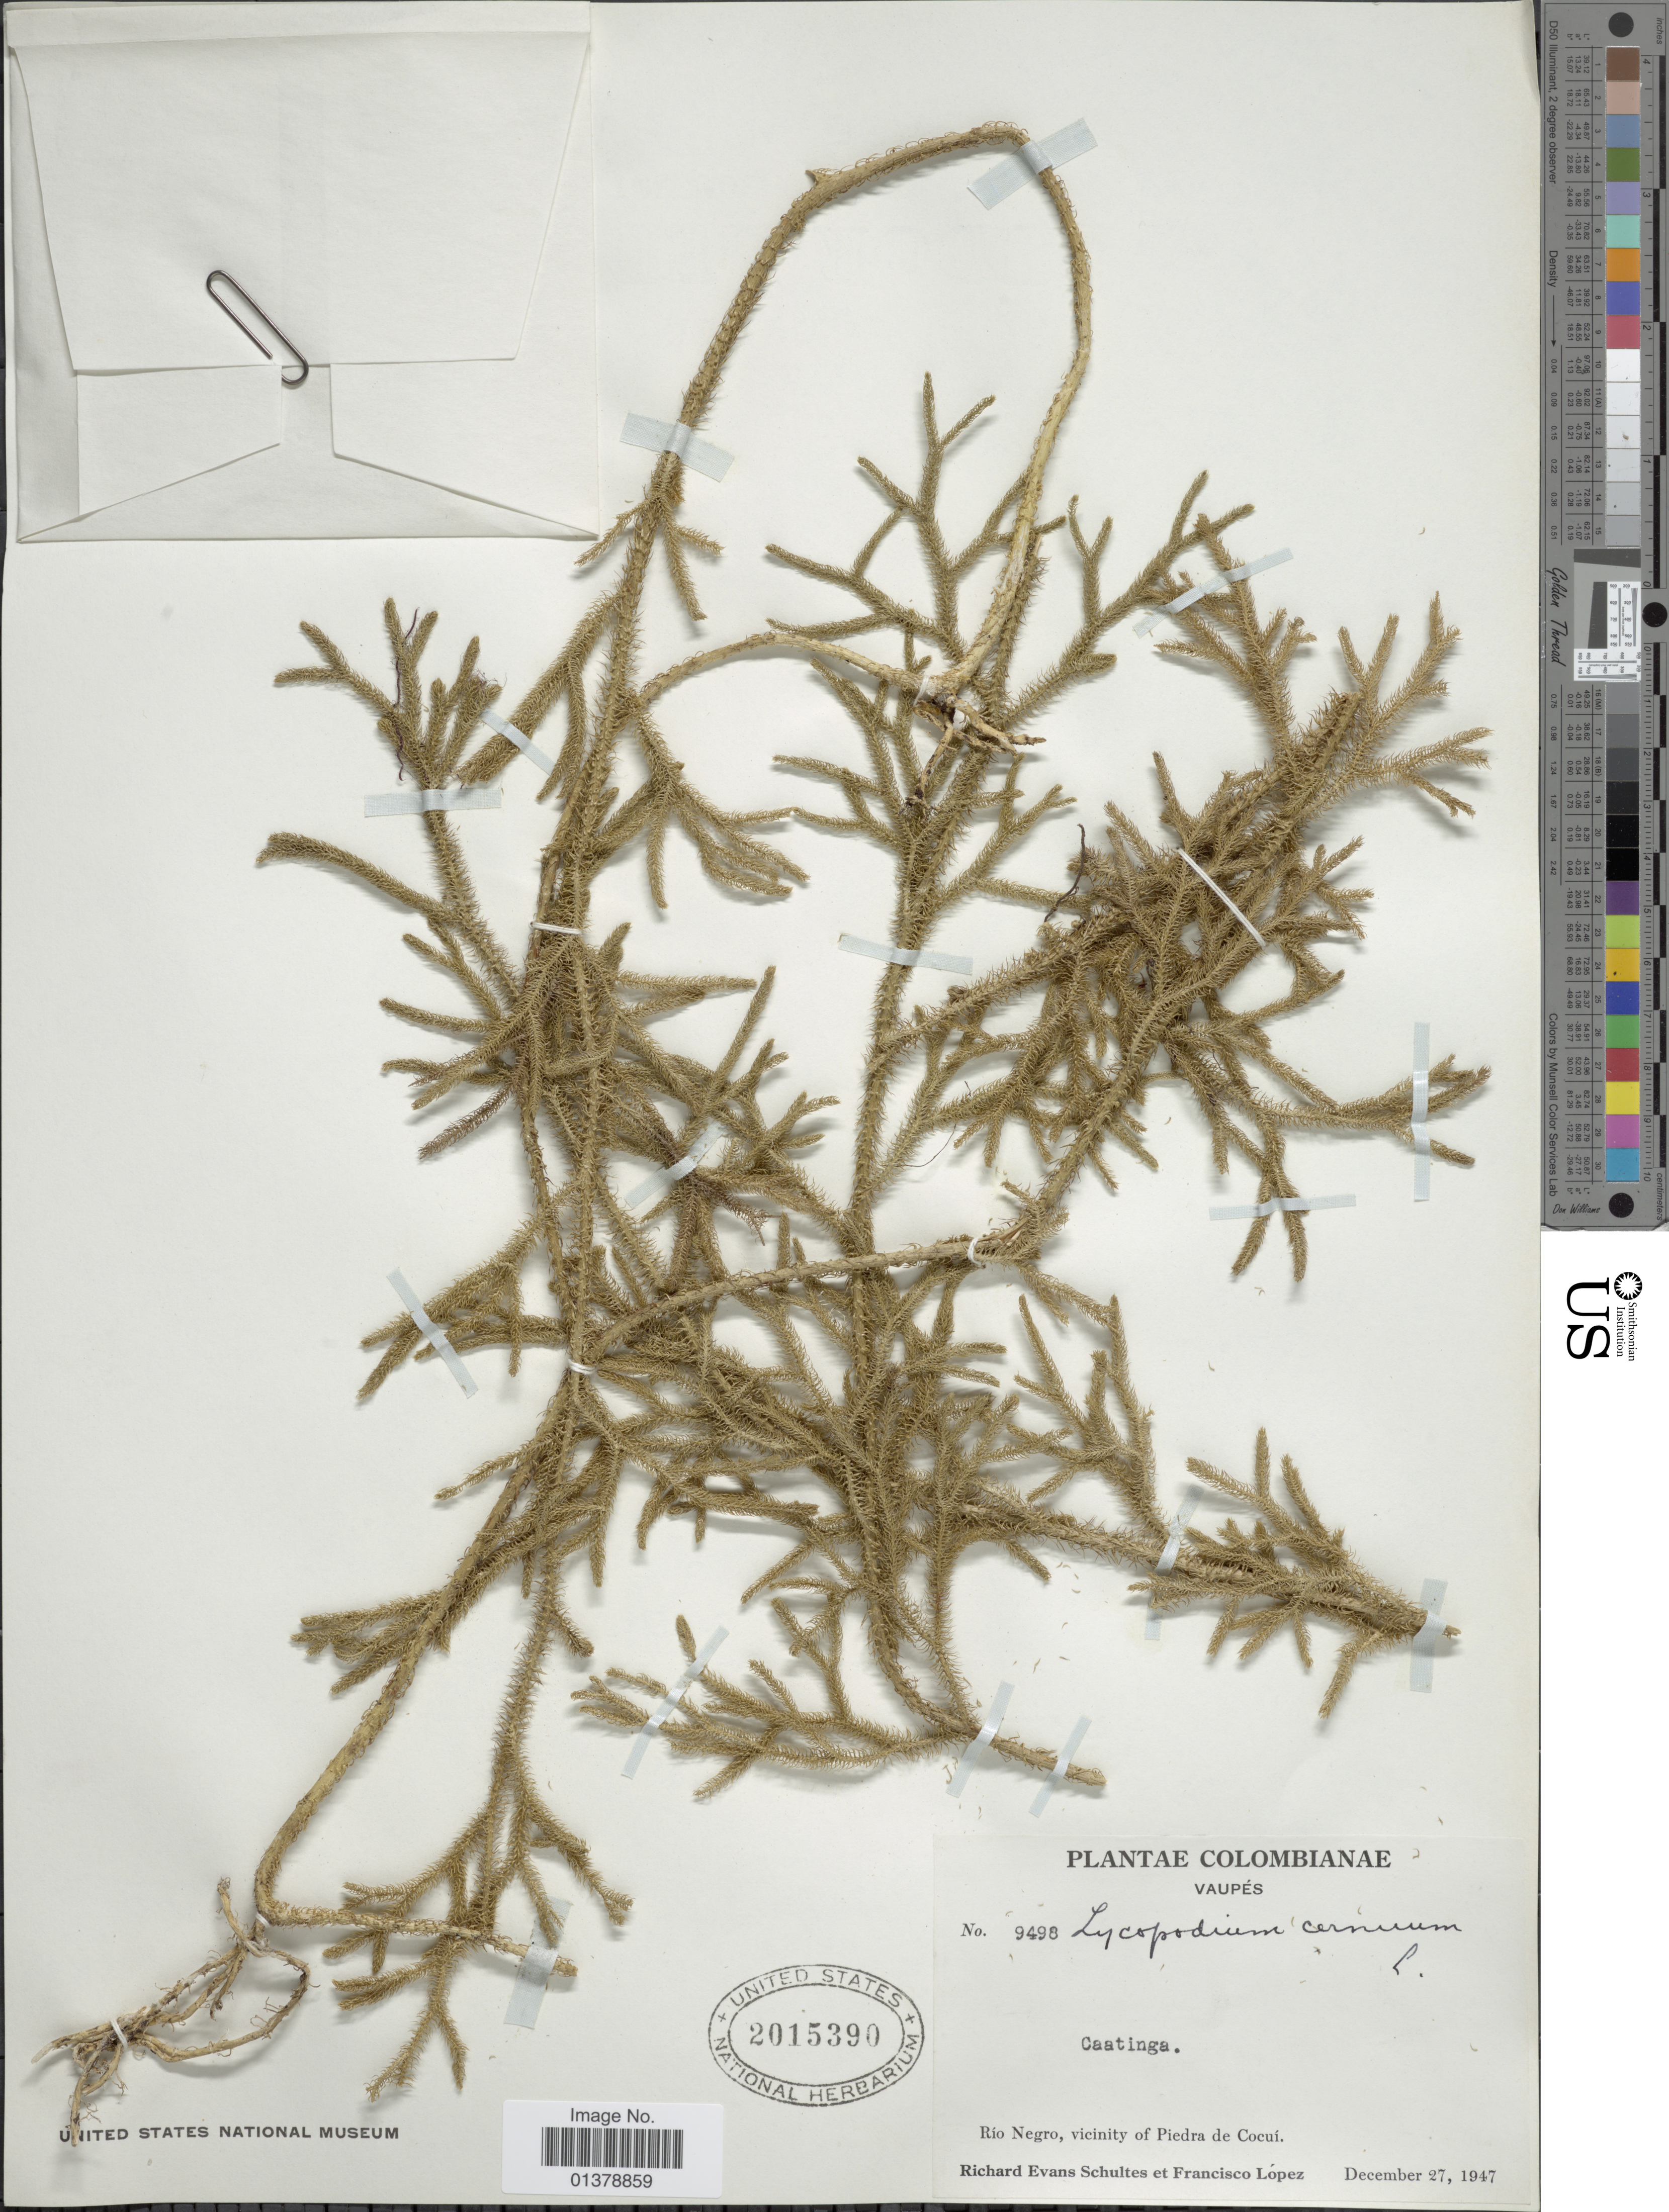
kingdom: Plantae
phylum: Tracheophyta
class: Lycopodiopsida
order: Lycopodiales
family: Lycopodiaceae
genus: Palhinhaea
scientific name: Palhinhaea camporum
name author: (B. Øllg. & P.G. Windisch) Holub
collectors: R. E. Schultes & F. Lopéz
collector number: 9498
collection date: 1947-12-27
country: Colombia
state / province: Vaupés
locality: Rio Negro, Vicinity of Piedra de Cocui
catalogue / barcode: US 2015390